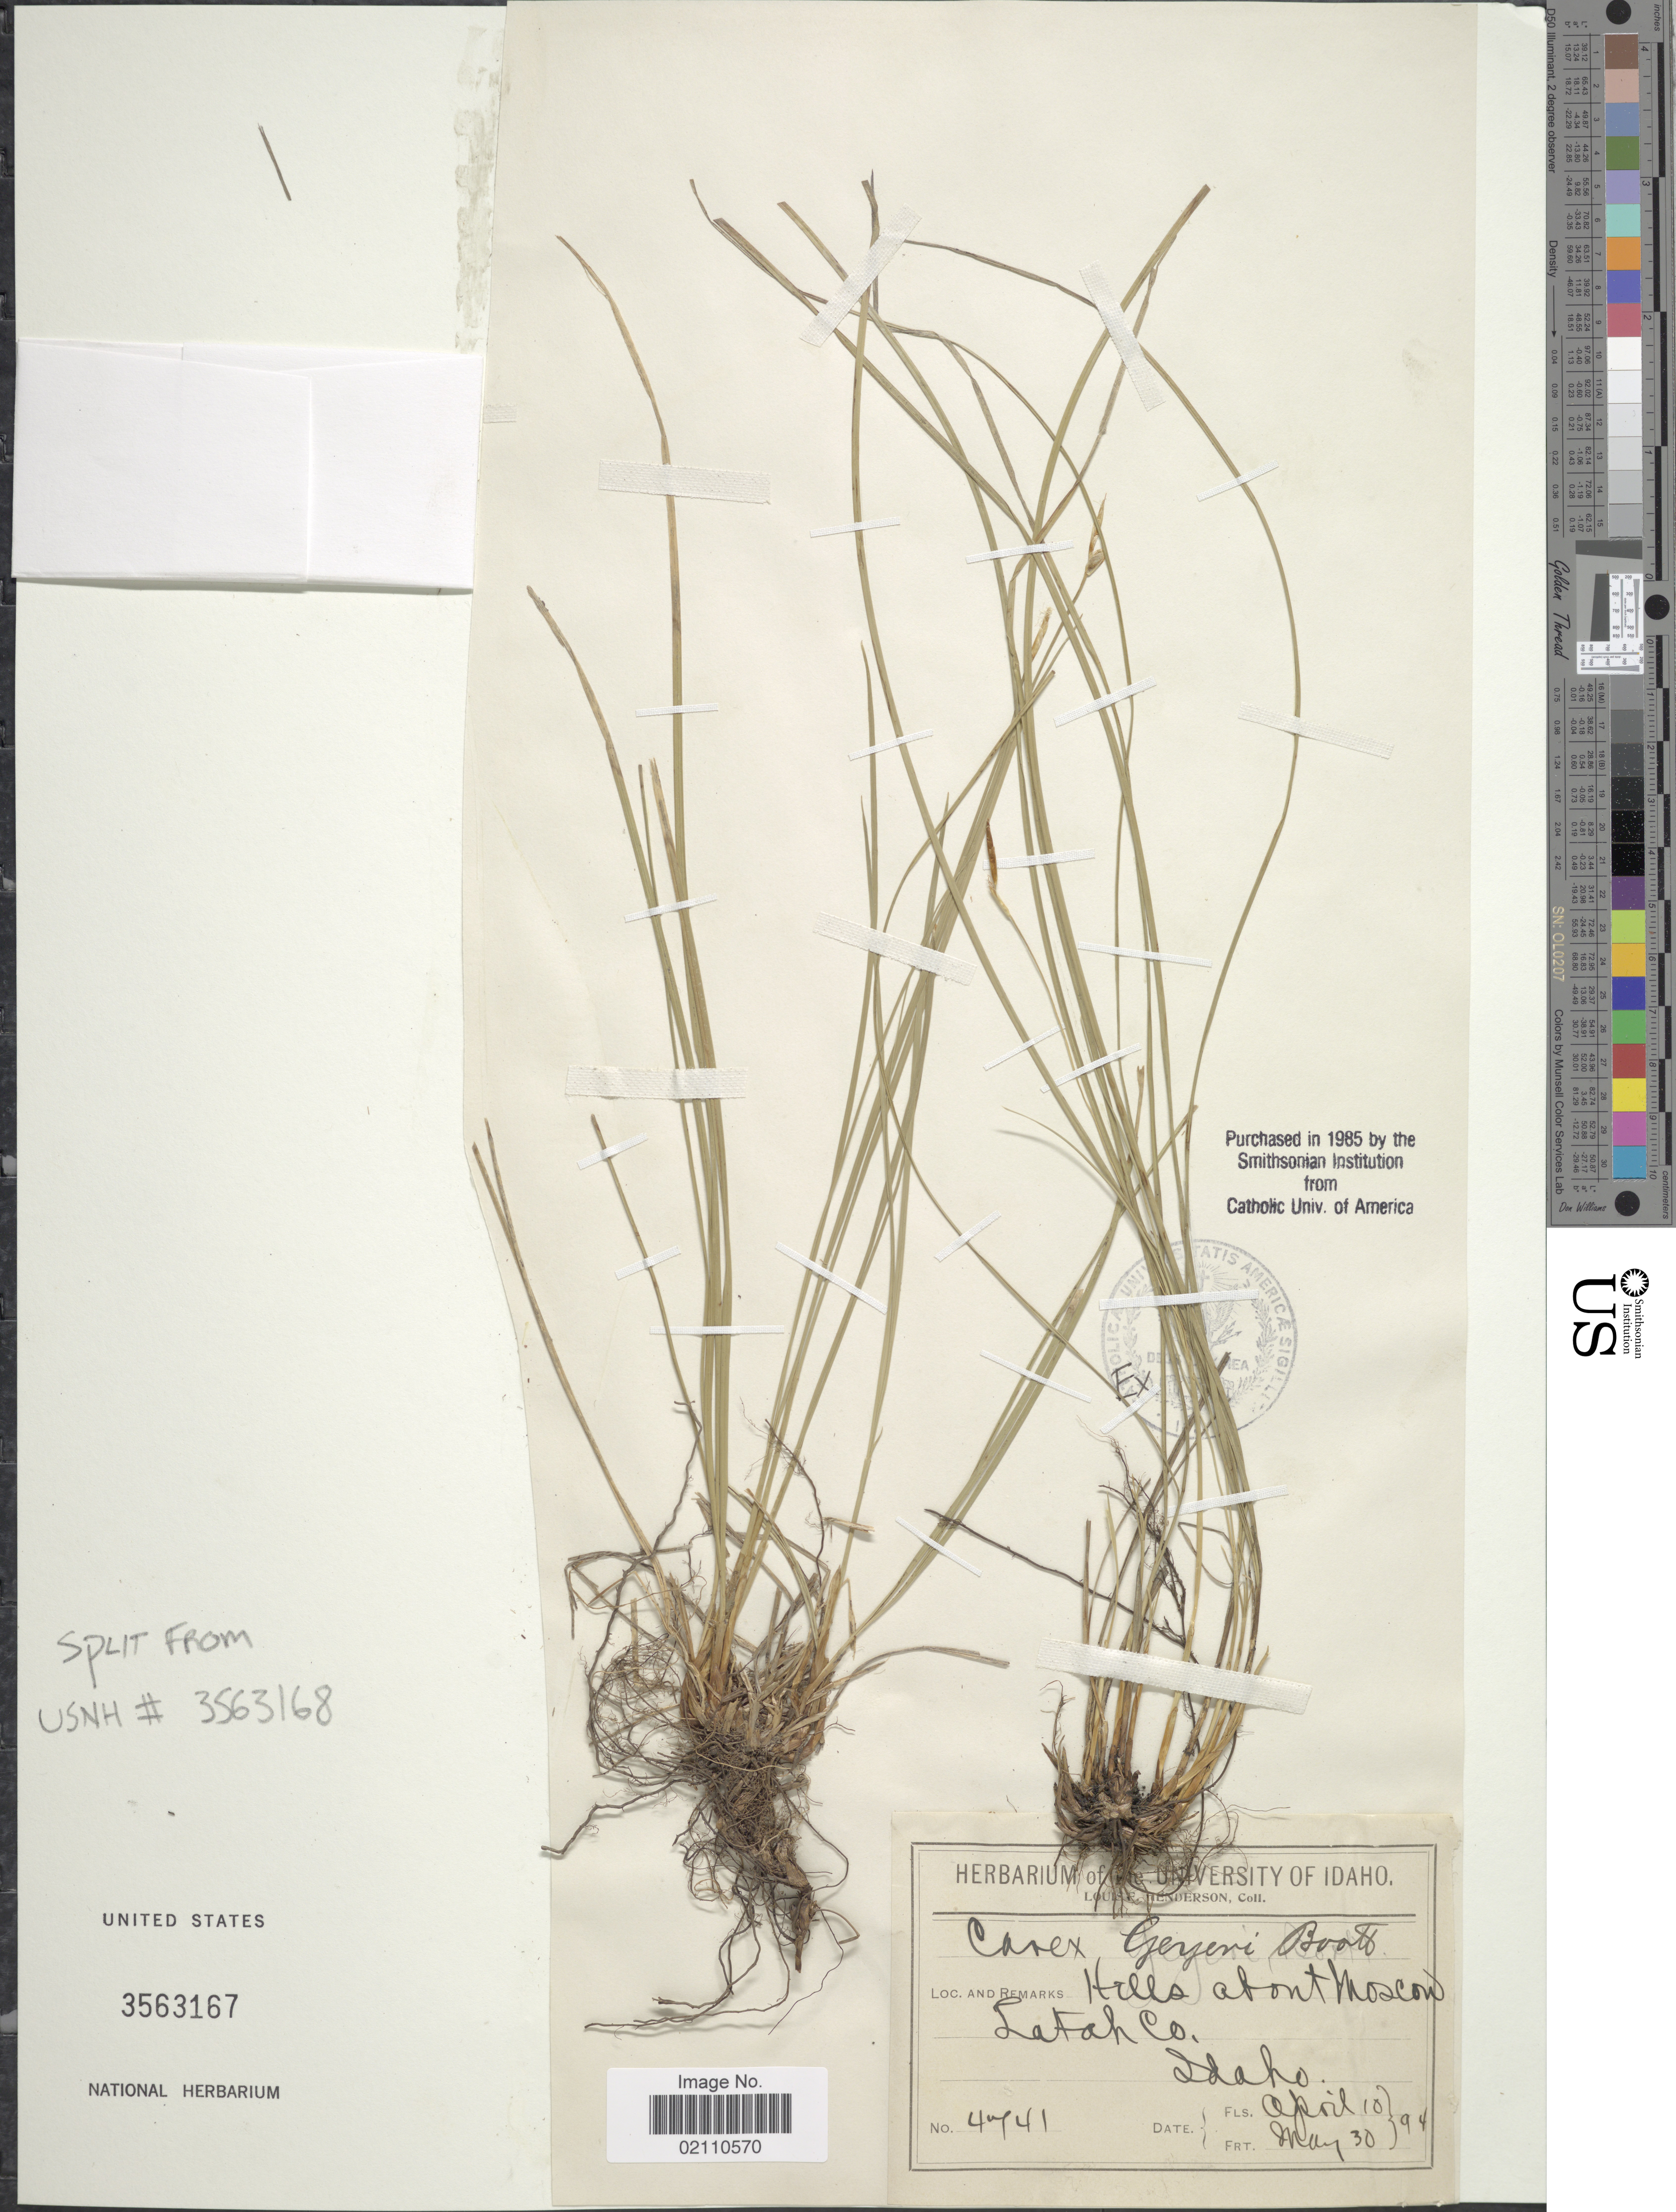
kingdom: Plantae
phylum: Tracheophyta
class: Liliopsida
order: Poales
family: Cyperaceae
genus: Carex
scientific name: Carex geyeri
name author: Boott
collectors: L. Henderson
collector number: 4741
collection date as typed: Transcribed d/m/y: 10/4/94 to 30/5/94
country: United States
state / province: Idaho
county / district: Latah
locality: Hills about Moscow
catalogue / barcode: US 3563167